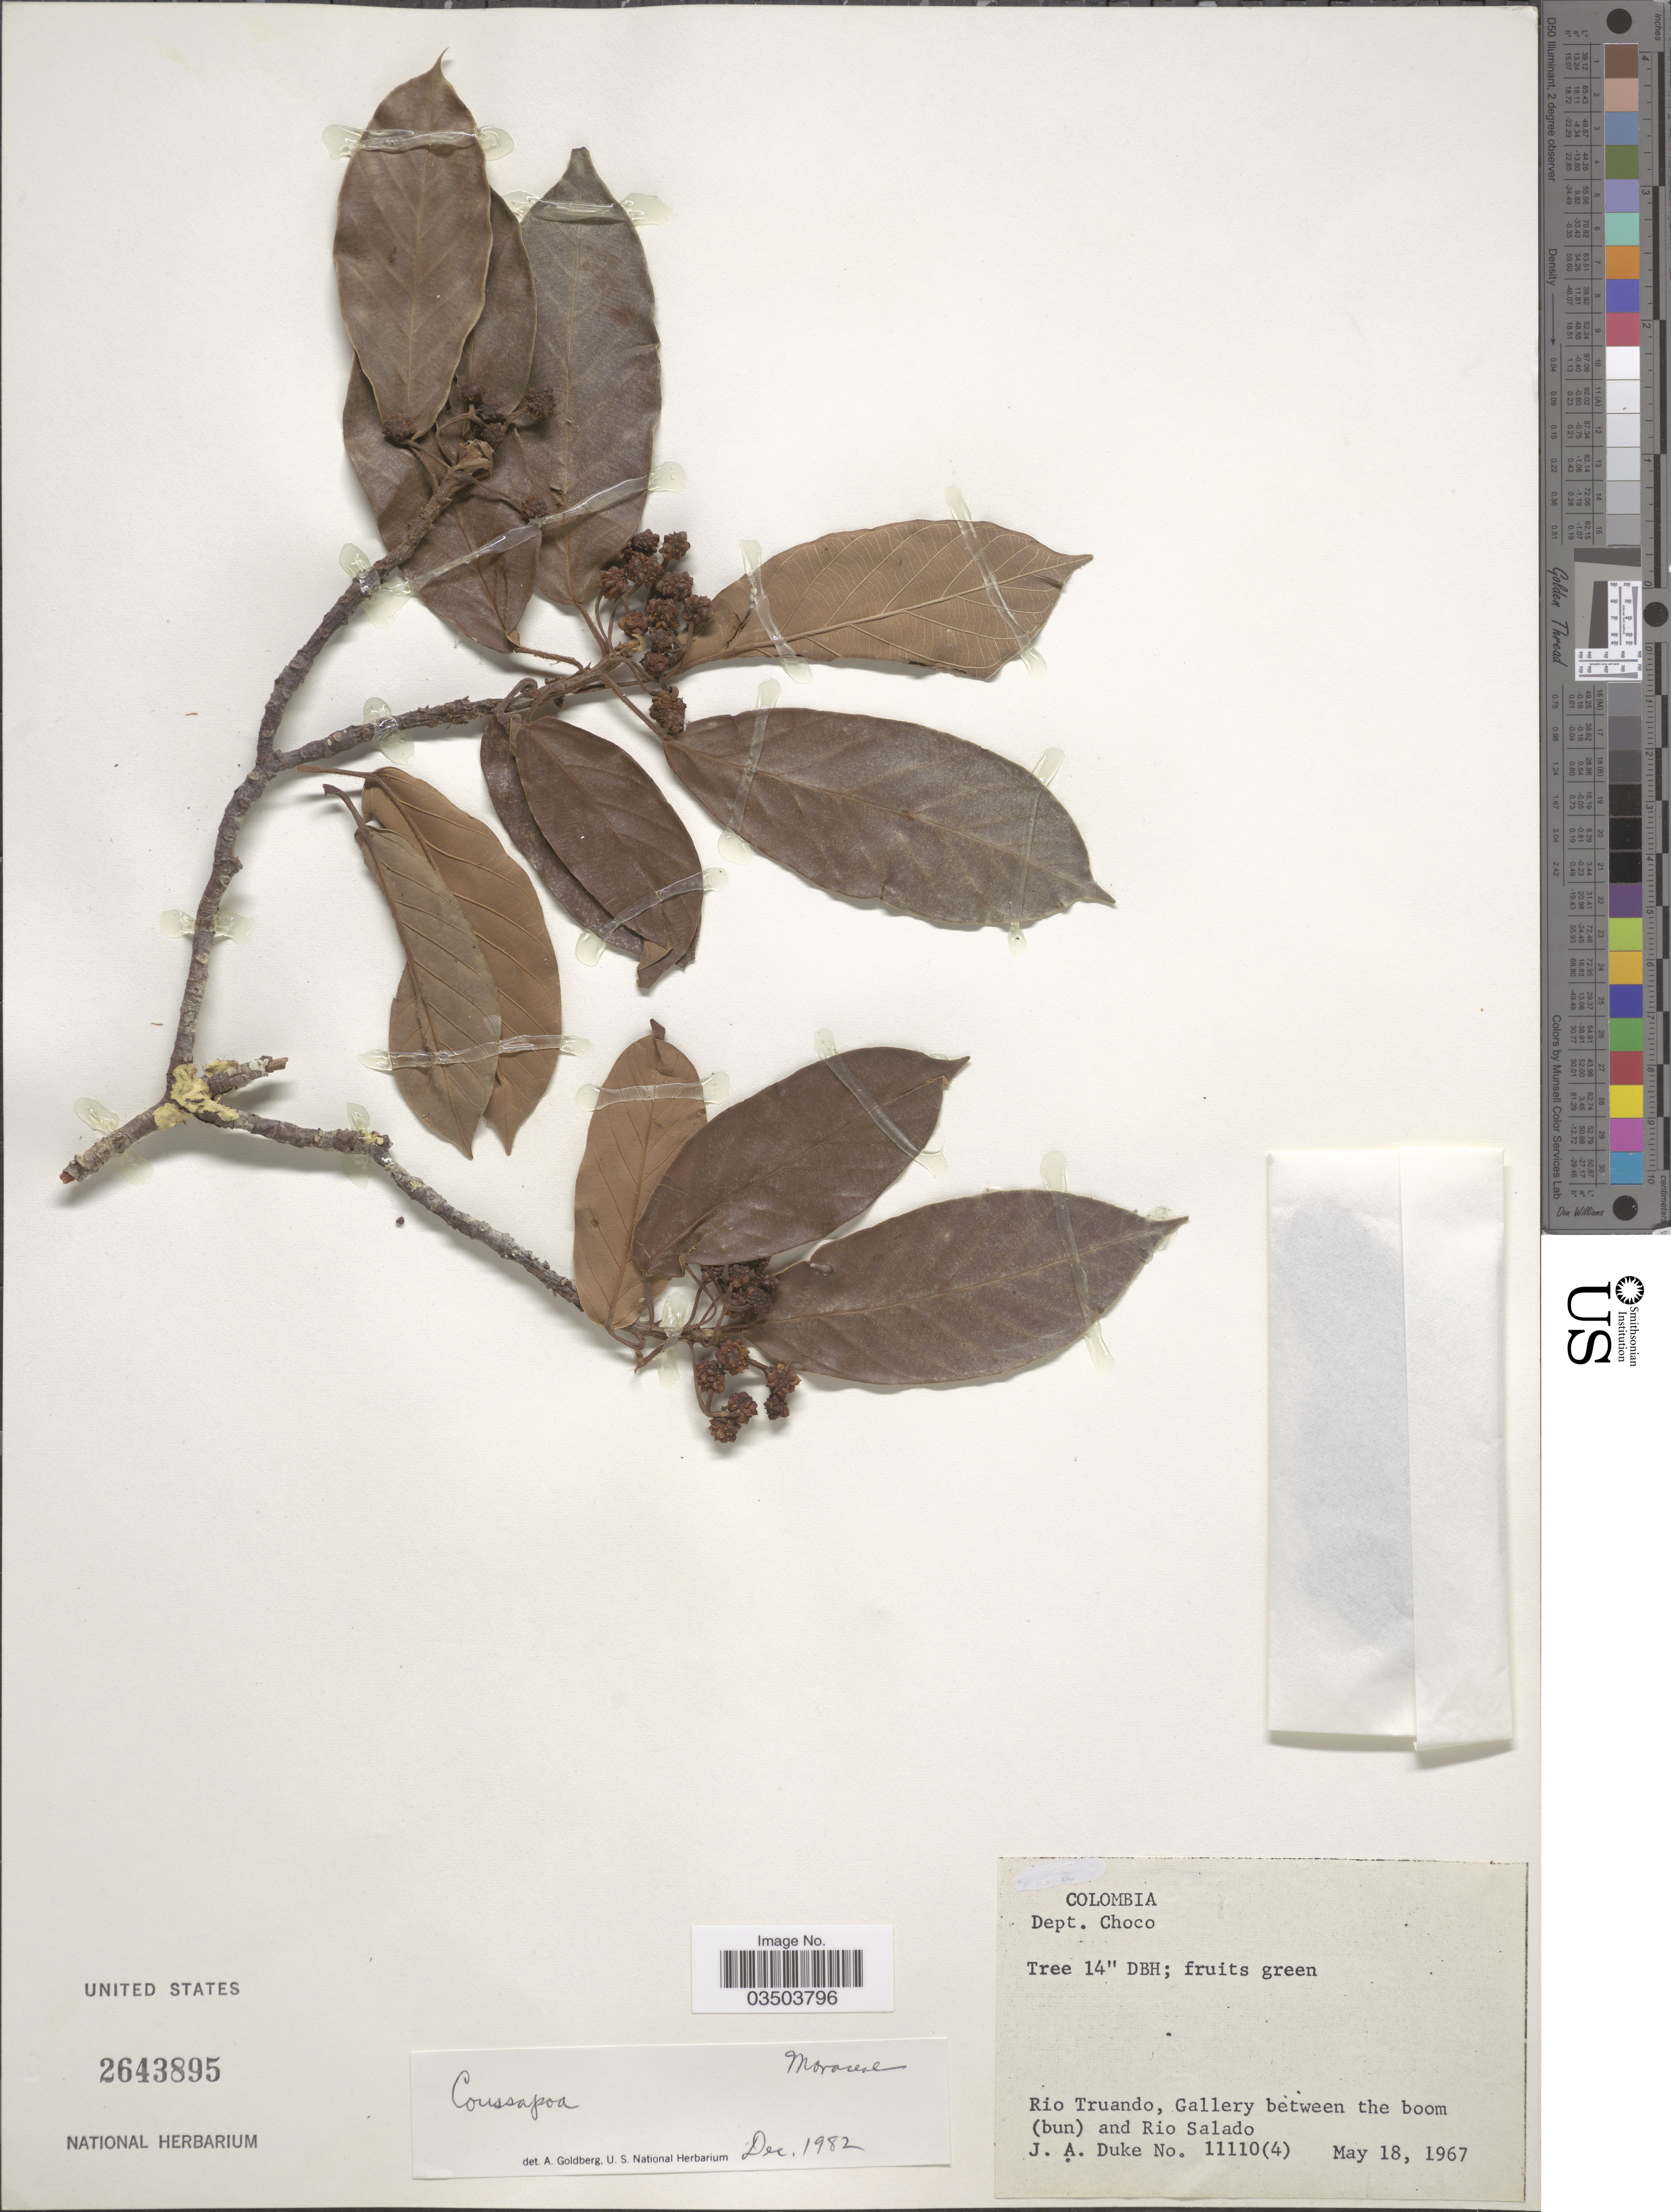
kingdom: Plantae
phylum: Tracheophyta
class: Magnoliopsida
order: Rosales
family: Urticaceae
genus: Coussapoa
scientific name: Coussapoa sp.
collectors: J. A. Duke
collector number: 11110(4)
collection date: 1967-05-18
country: Colombia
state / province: Chocó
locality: Dept. Choco. Rio Truando, Gallery between the boom (bun) and Rio Salado.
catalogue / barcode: US 2643895